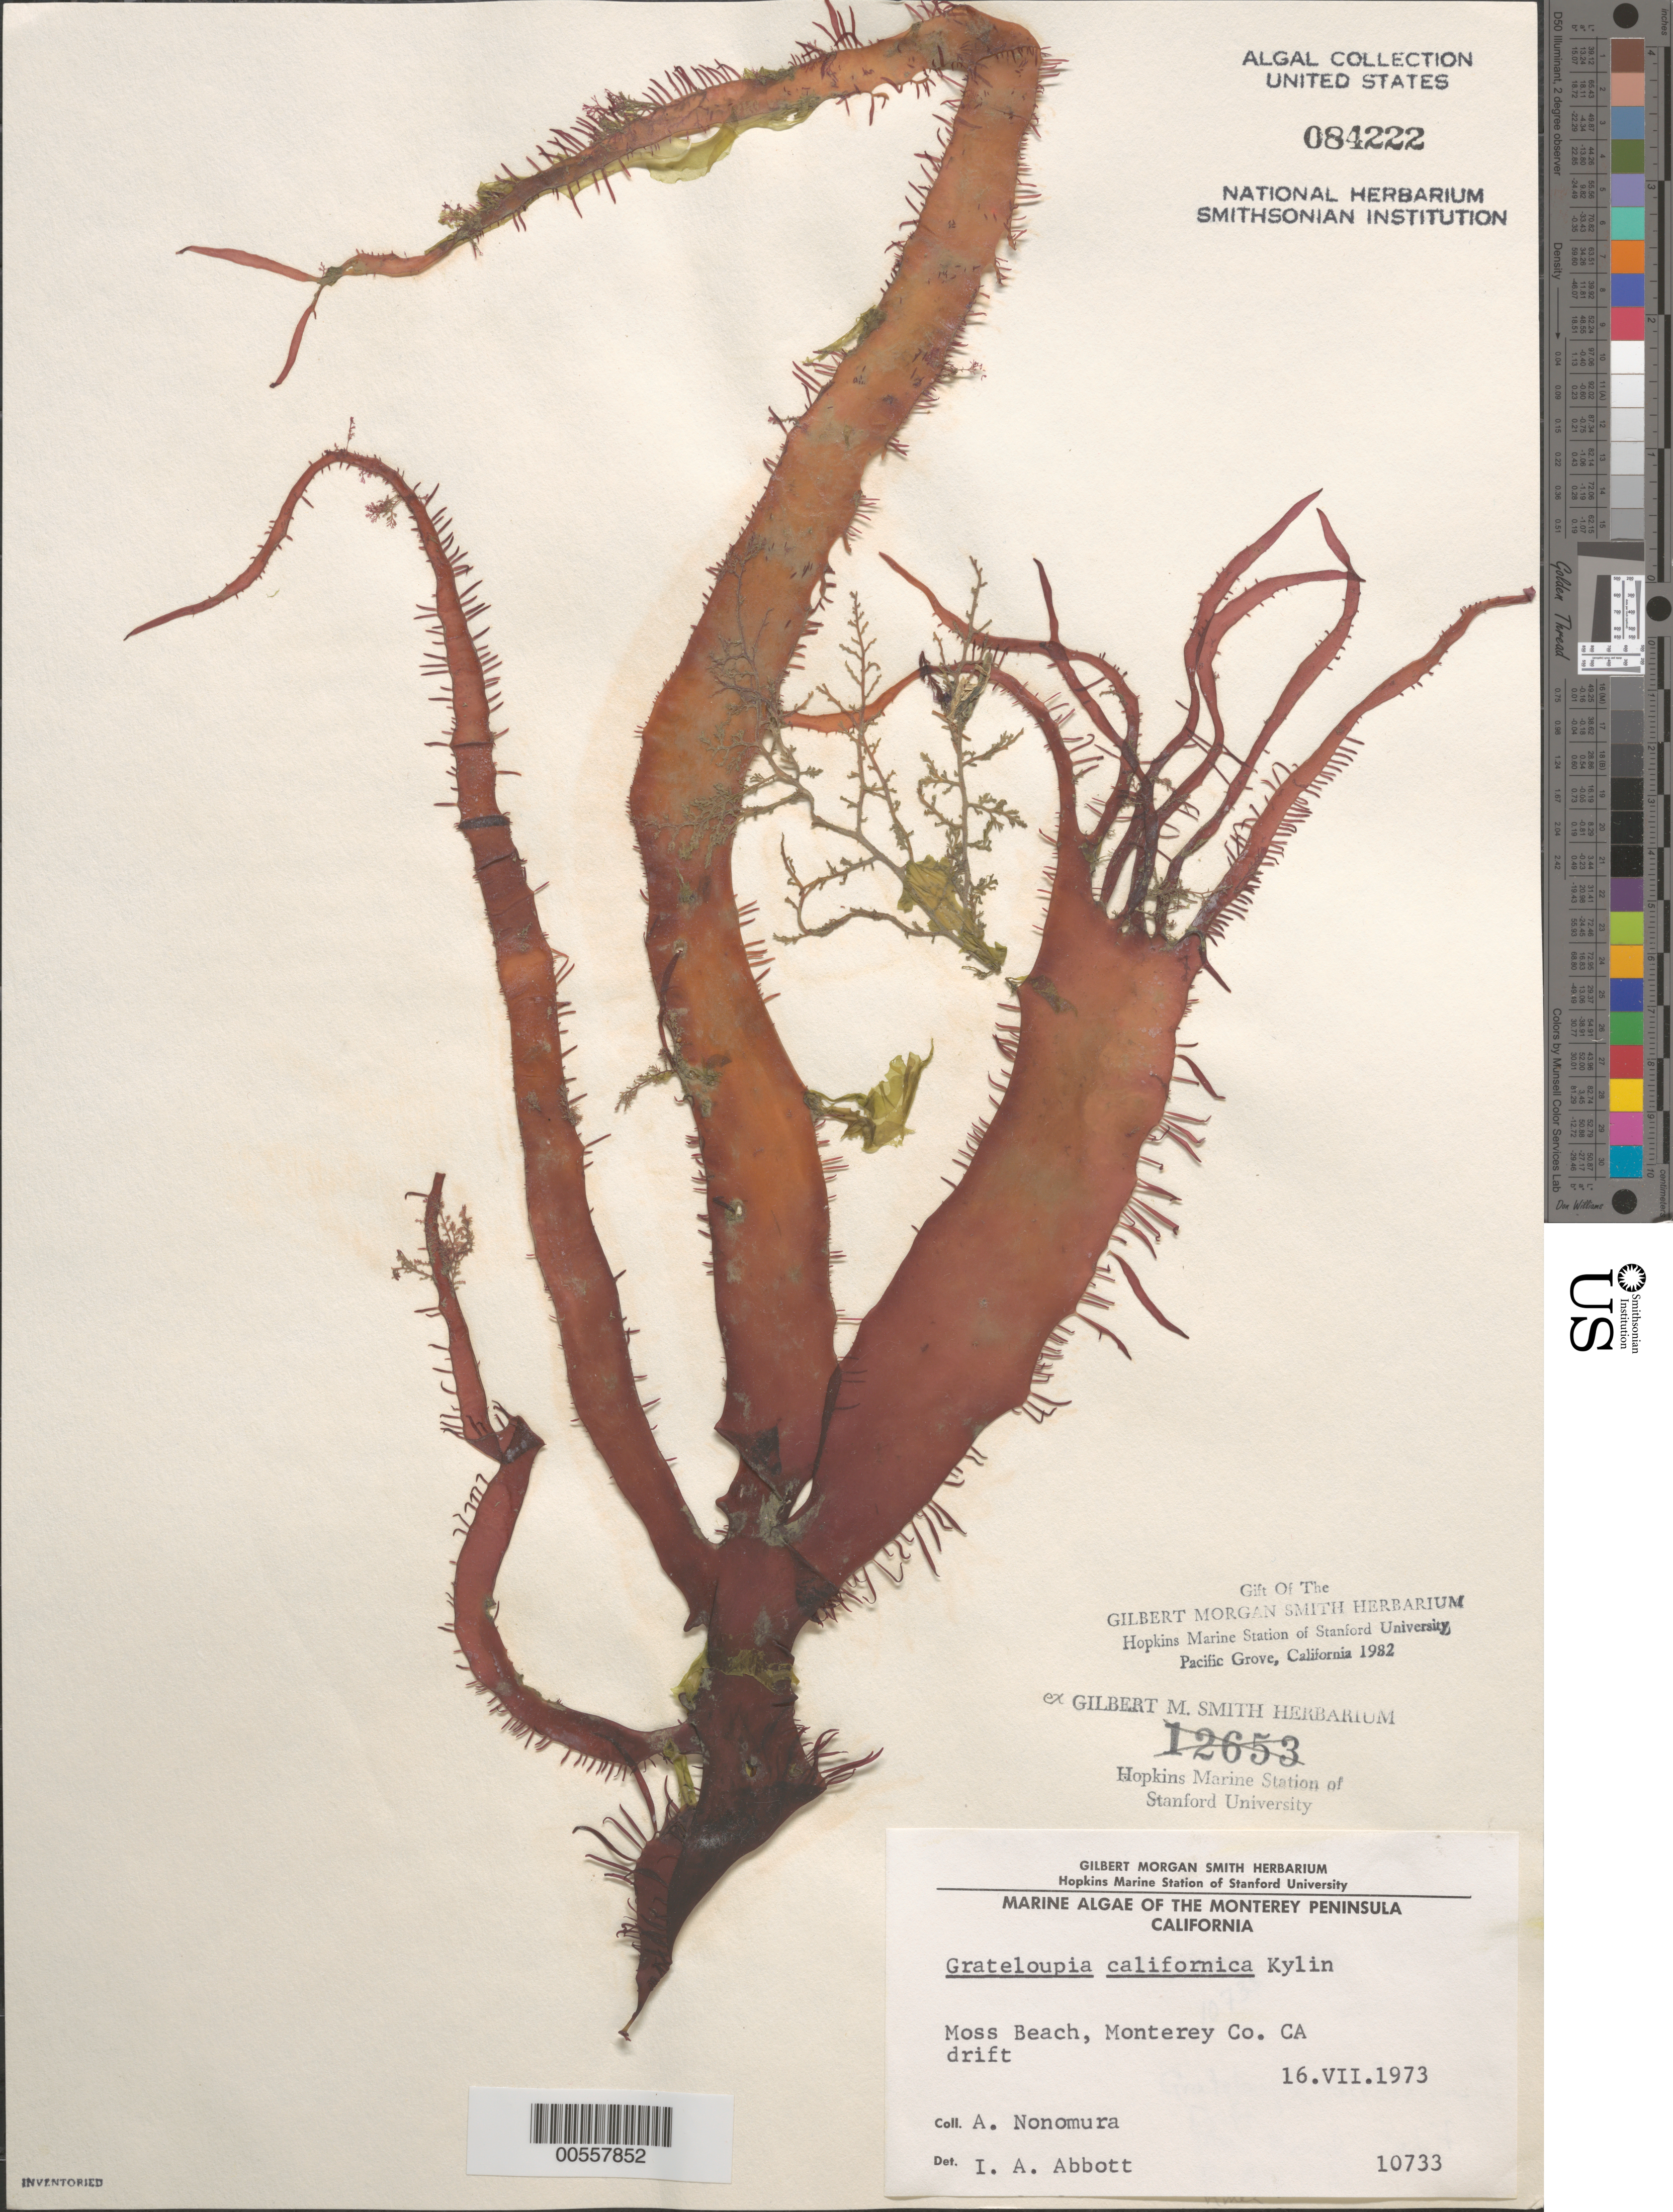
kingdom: Plantae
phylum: Rhodophyta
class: Florideophyceae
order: Halymeniales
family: Halymeniaceae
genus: Grateloupia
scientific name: Grateloupia californica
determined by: Abbott, Isabella A.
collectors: A. Nonomura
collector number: IAA 10733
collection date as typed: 16 Jul 1973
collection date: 1973-07-16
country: United States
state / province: California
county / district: Monterey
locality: Moss Beach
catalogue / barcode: US 84222